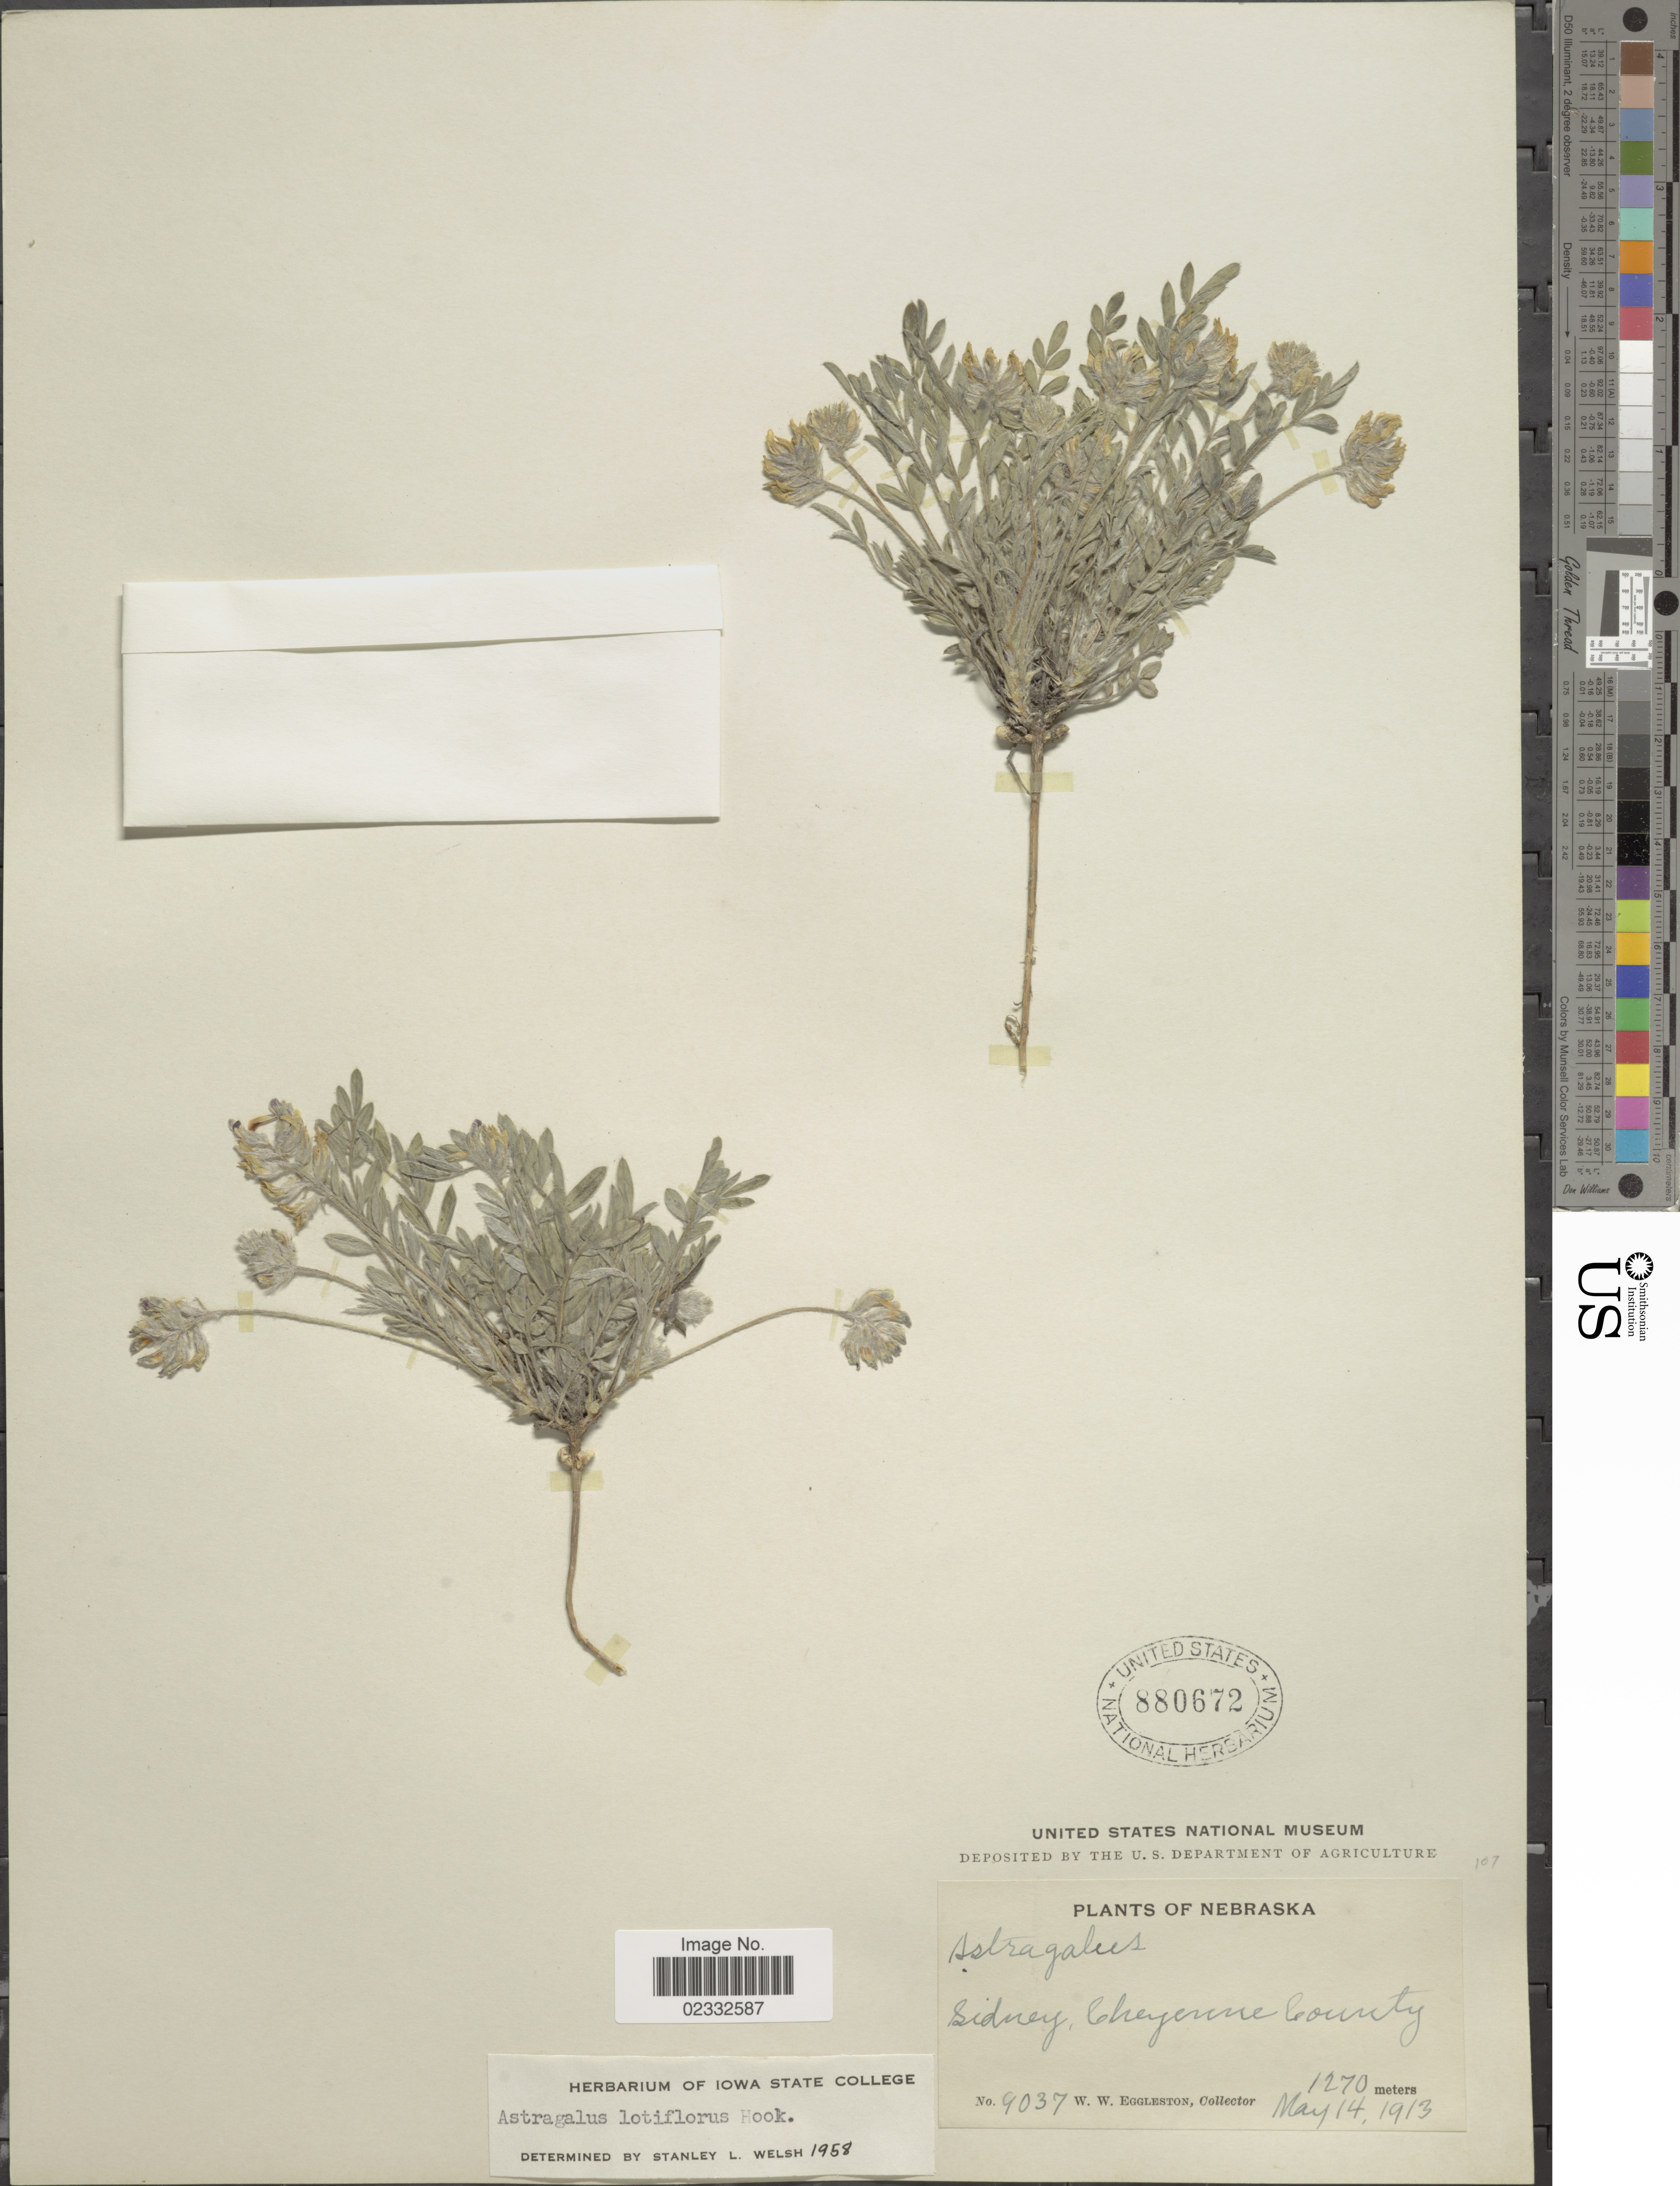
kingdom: Plantae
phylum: Tracheophyta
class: Magnoliopsida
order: Fabales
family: Fabaceae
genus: Astragalus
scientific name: Astragalus lotiflorus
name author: Hook.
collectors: W. W. Eggleston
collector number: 9037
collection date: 1913-05-14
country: United States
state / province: Nebraska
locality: Sidney, Cheyenne County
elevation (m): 1270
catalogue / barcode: US 880672